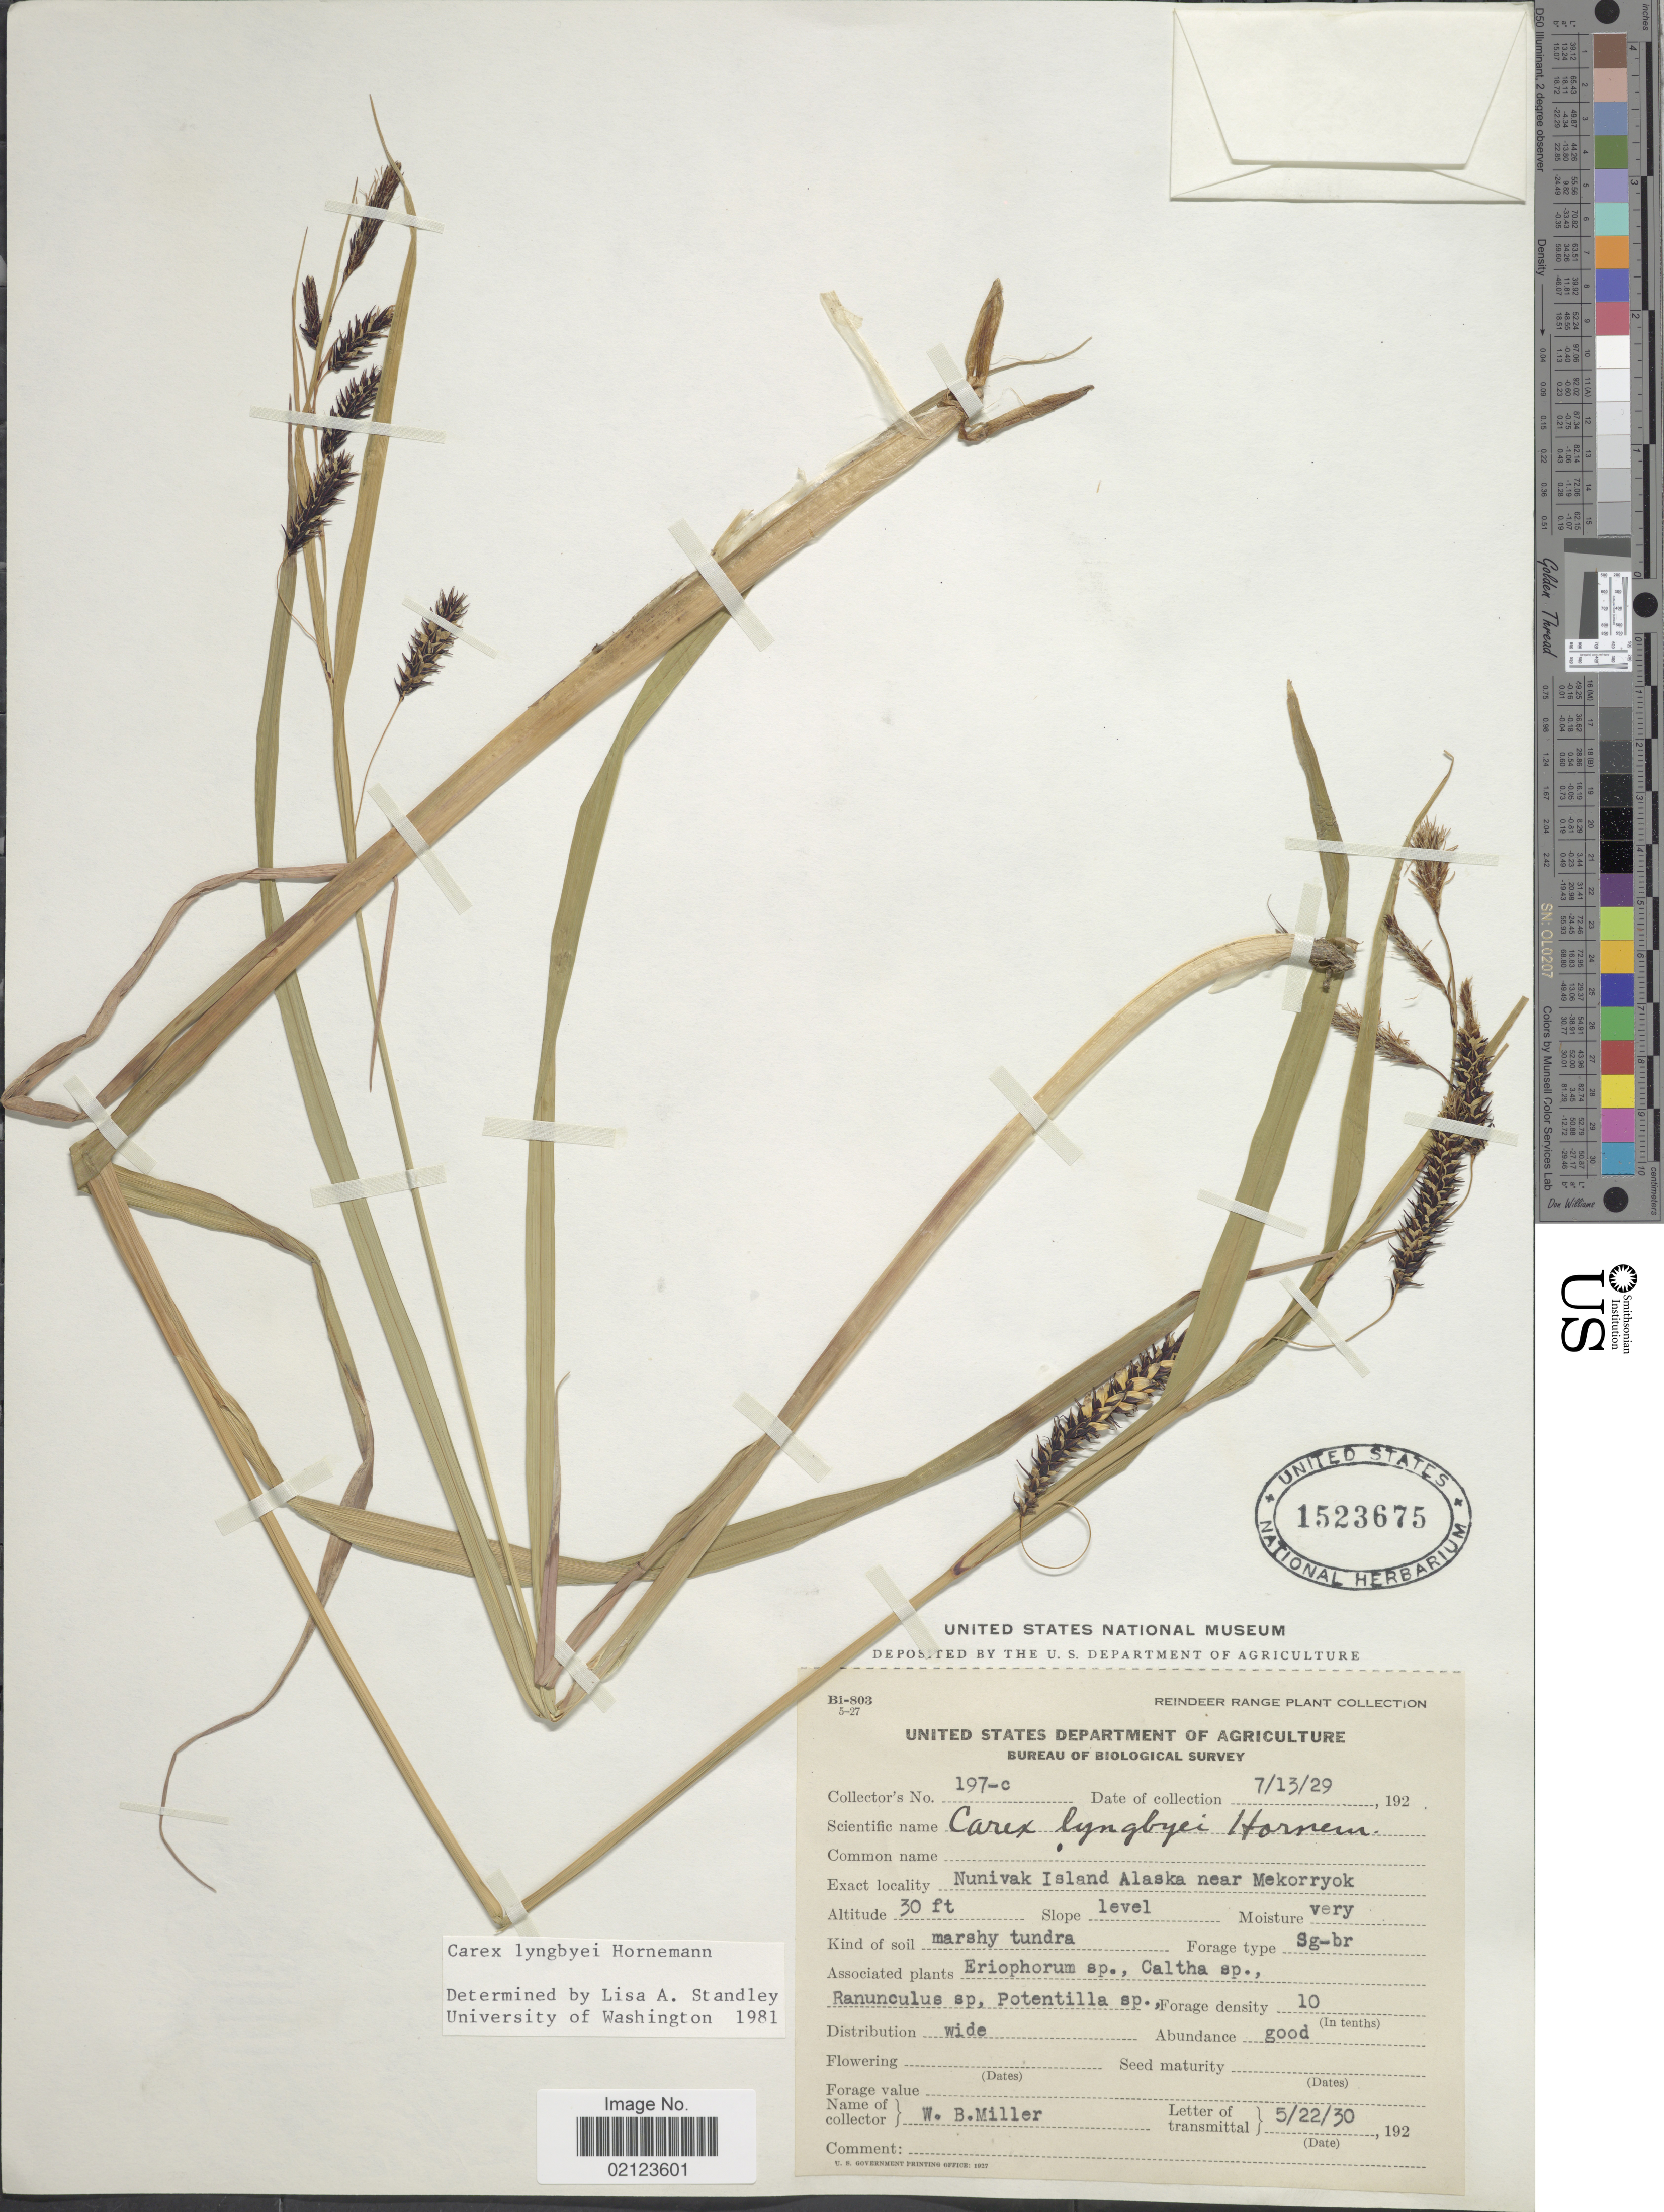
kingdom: Plantae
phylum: Tracheophyta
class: Liliopsida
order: Poales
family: Cyperaceae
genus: Carex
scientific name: Carex lyngbyei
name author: Hornem.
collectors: W. Miller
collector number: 197-c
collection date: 1929-07-13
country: United States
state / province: Alaska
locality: Nunivak Island Alaska near Mekorryok.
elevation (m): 9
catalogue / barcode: US 1523675